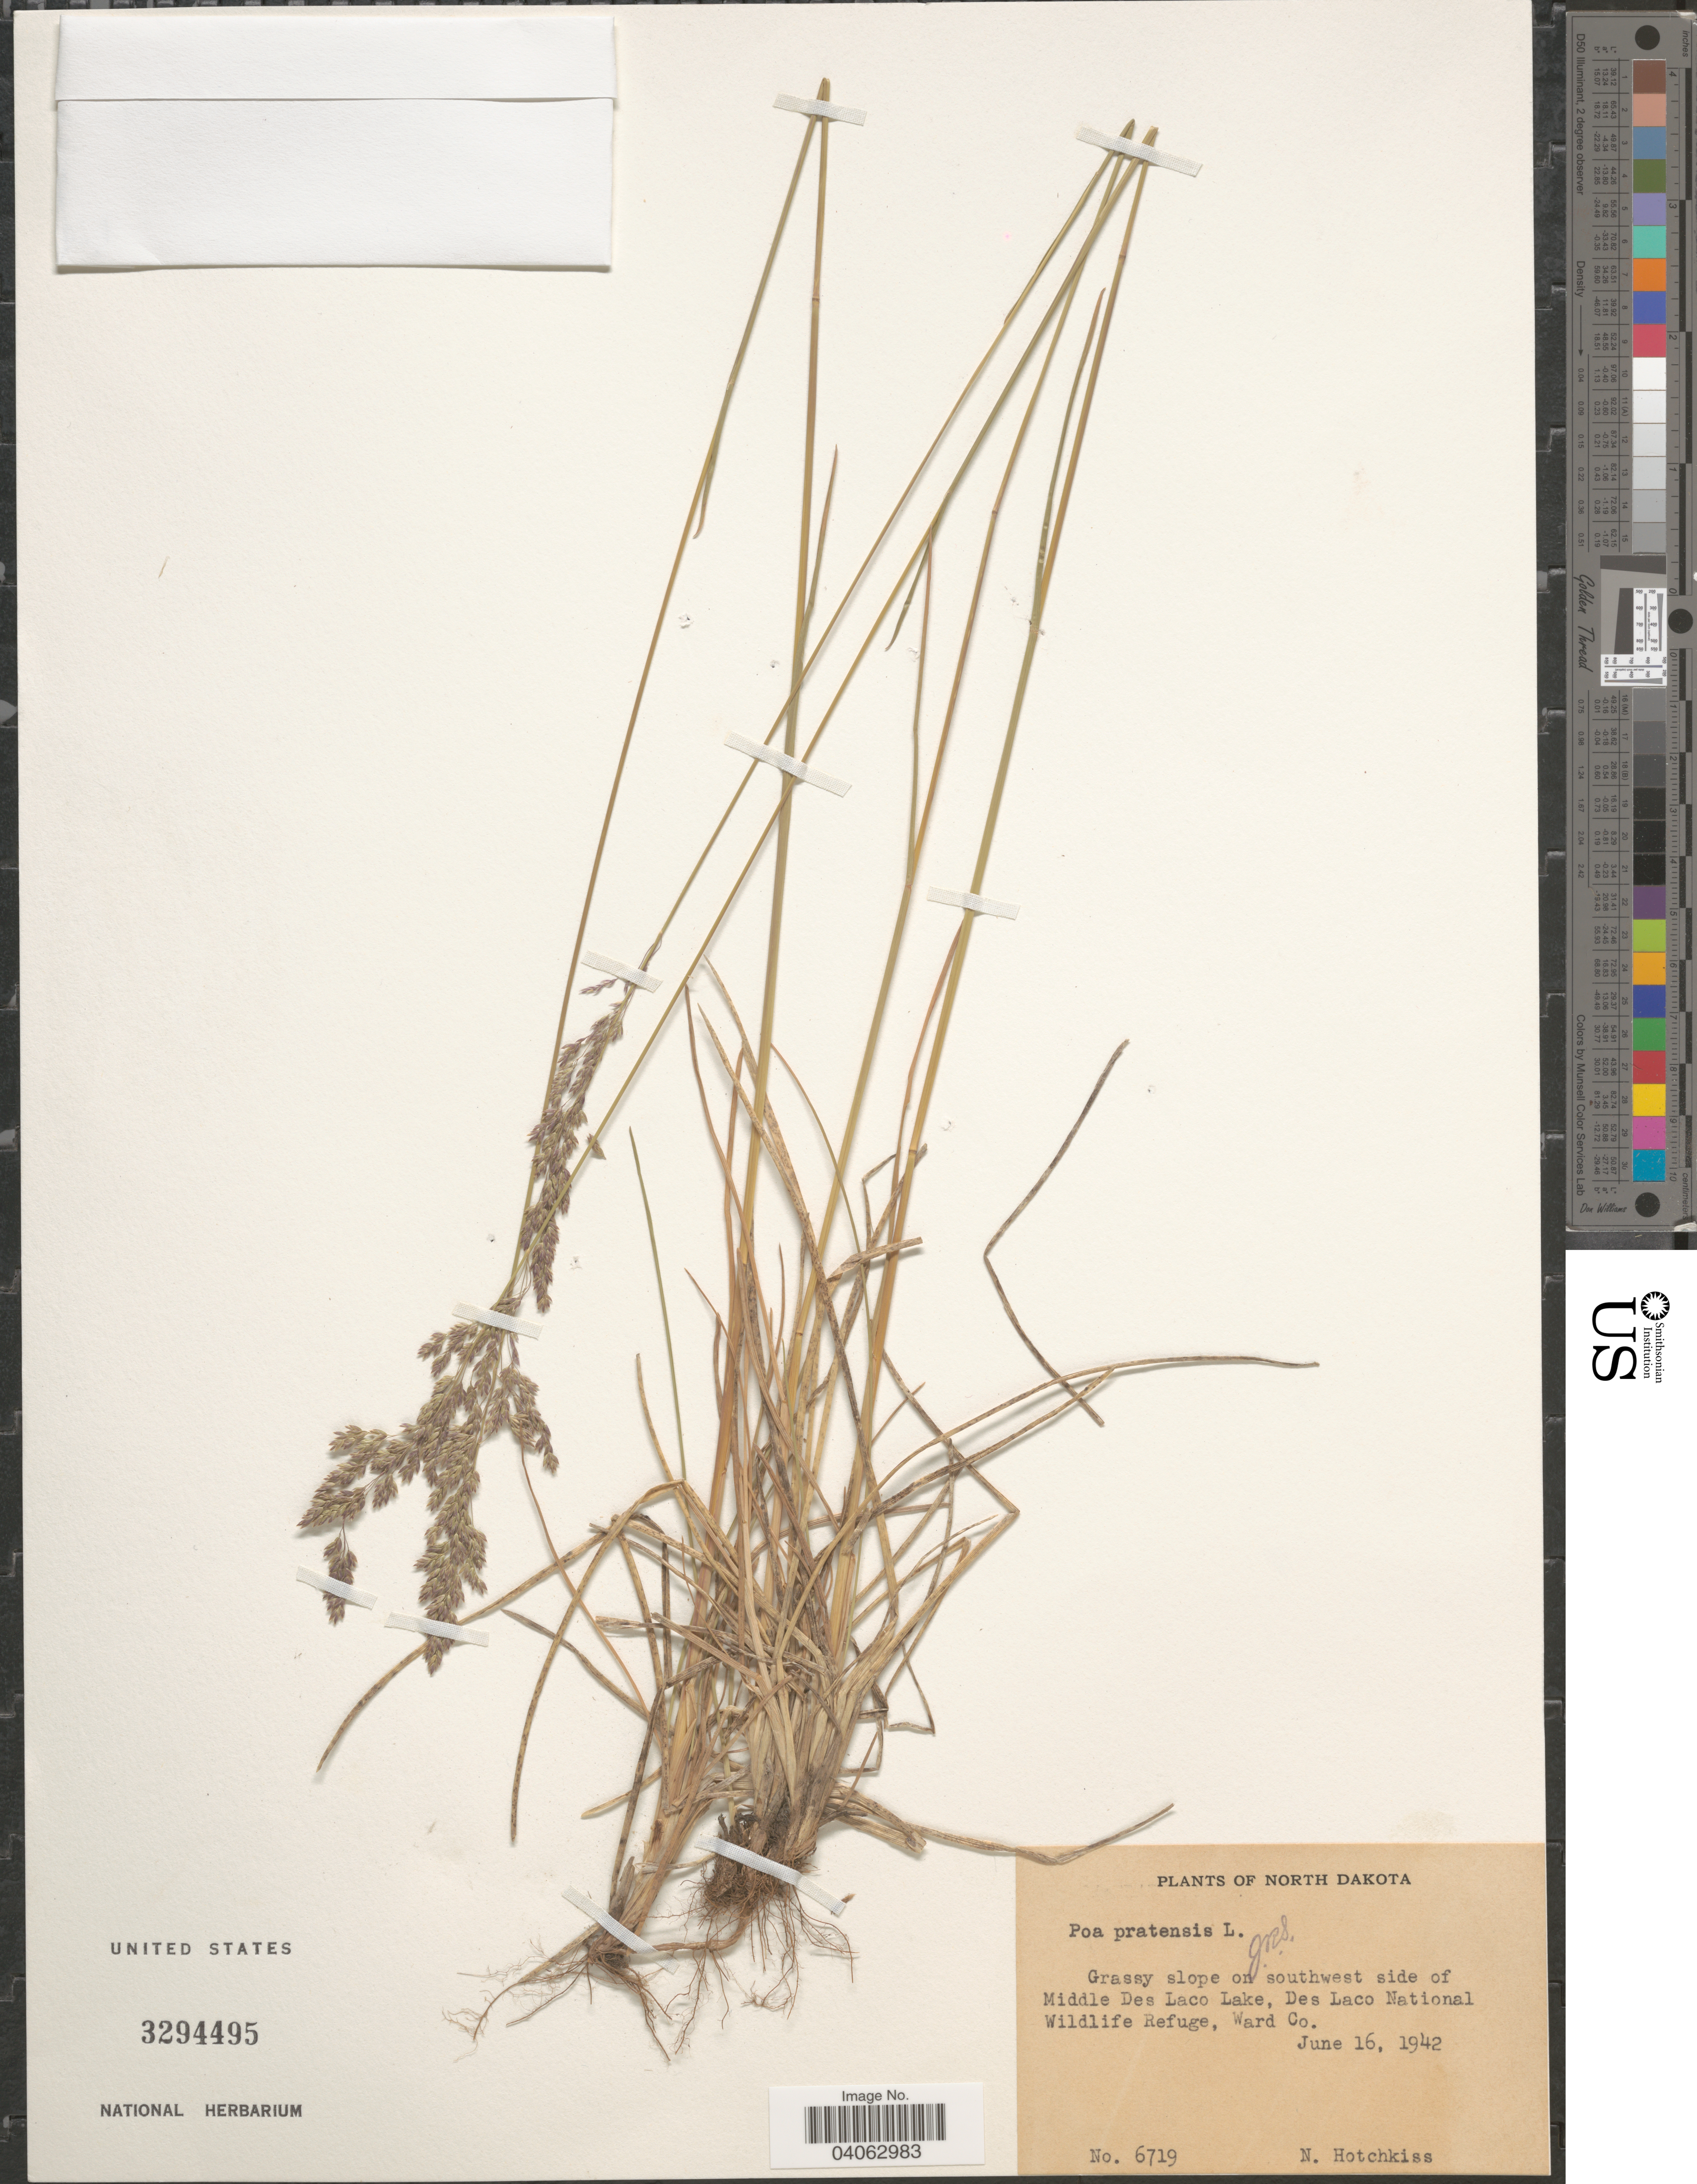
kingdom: Plantae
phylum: Tracheophyta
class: Liliopsida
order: Poales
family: Poaceae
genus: Poa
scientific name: Poa pratensis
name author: L.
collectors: N. Hotchkiss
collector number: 6719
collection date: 1942-06-16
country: United States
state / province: North Dakota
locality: Grassy slope on southwest side of Middle Des Laco Lake, Des Laco National Wildlife Refuge, Ward Co.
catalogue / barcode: US 3294495